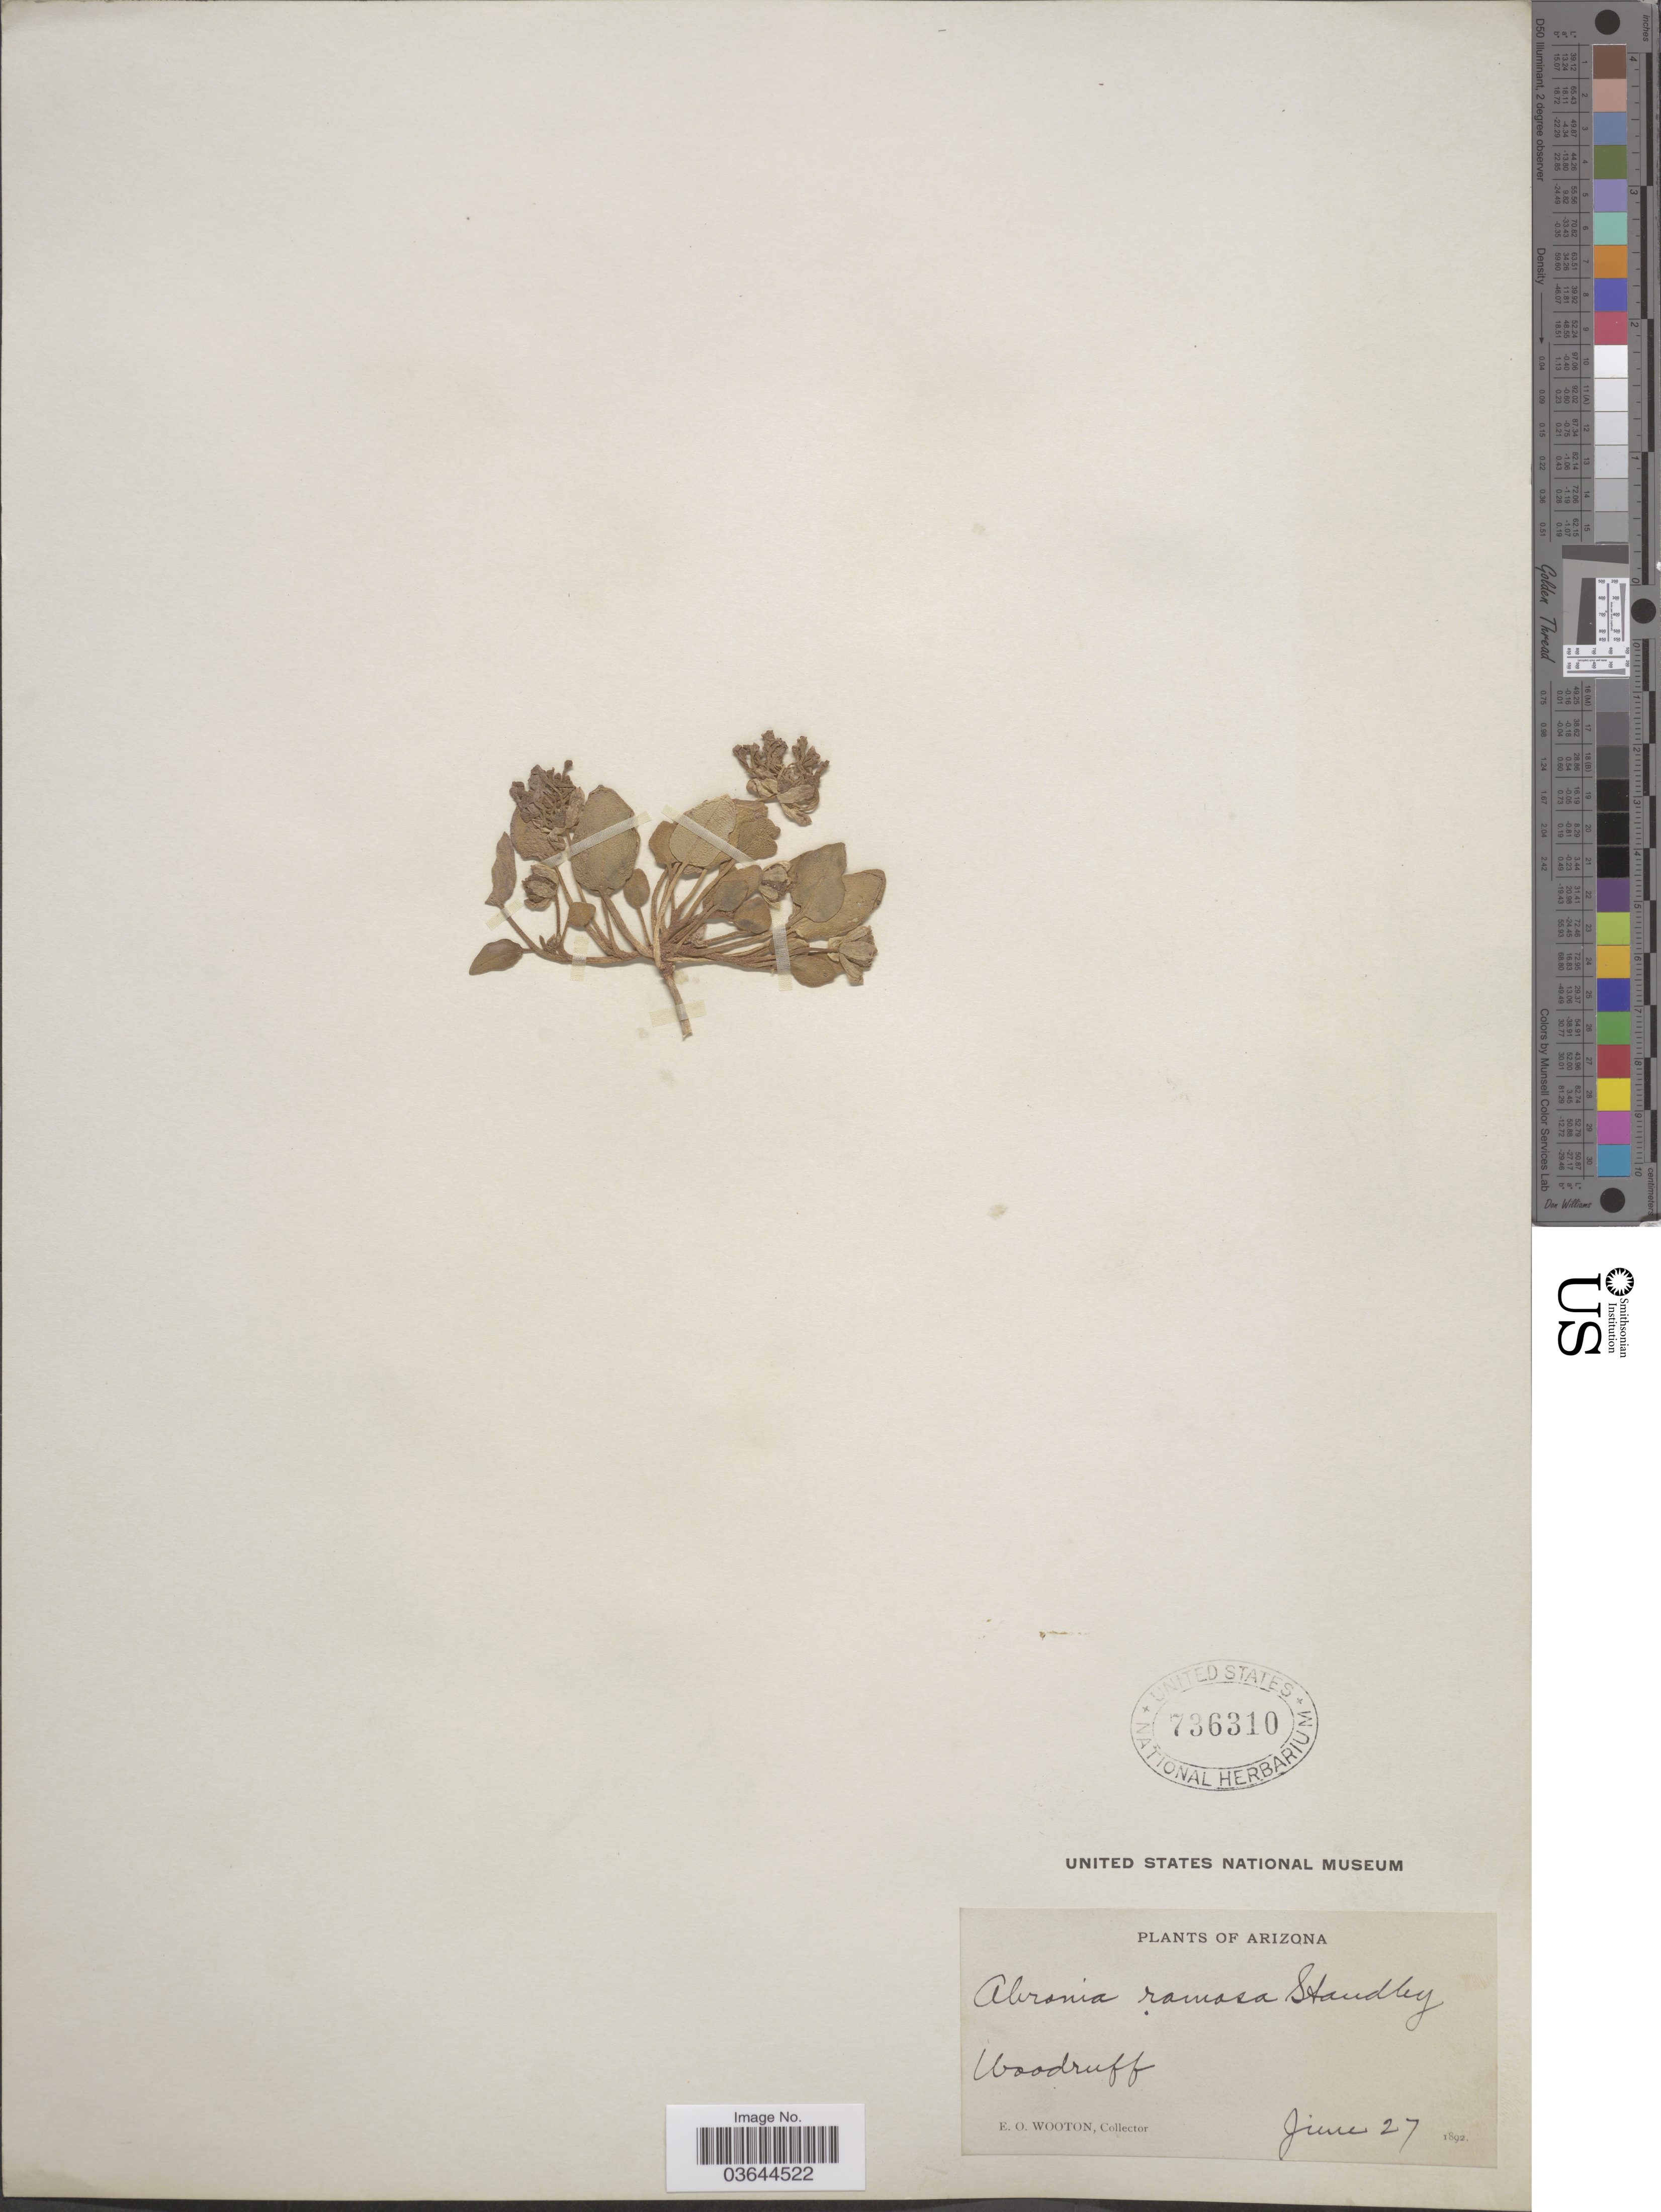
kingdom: Plantae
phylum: Tracheophyta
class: Magnoliopsida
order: Caryophyllales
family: Nyctaginaceae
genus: Abronia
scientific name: Abronia elliptica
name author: A. Nelson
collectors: E. O. Wooton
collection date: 1892-06-27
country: United States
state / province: Arizona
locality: Woodruff.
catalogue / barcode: US 736310